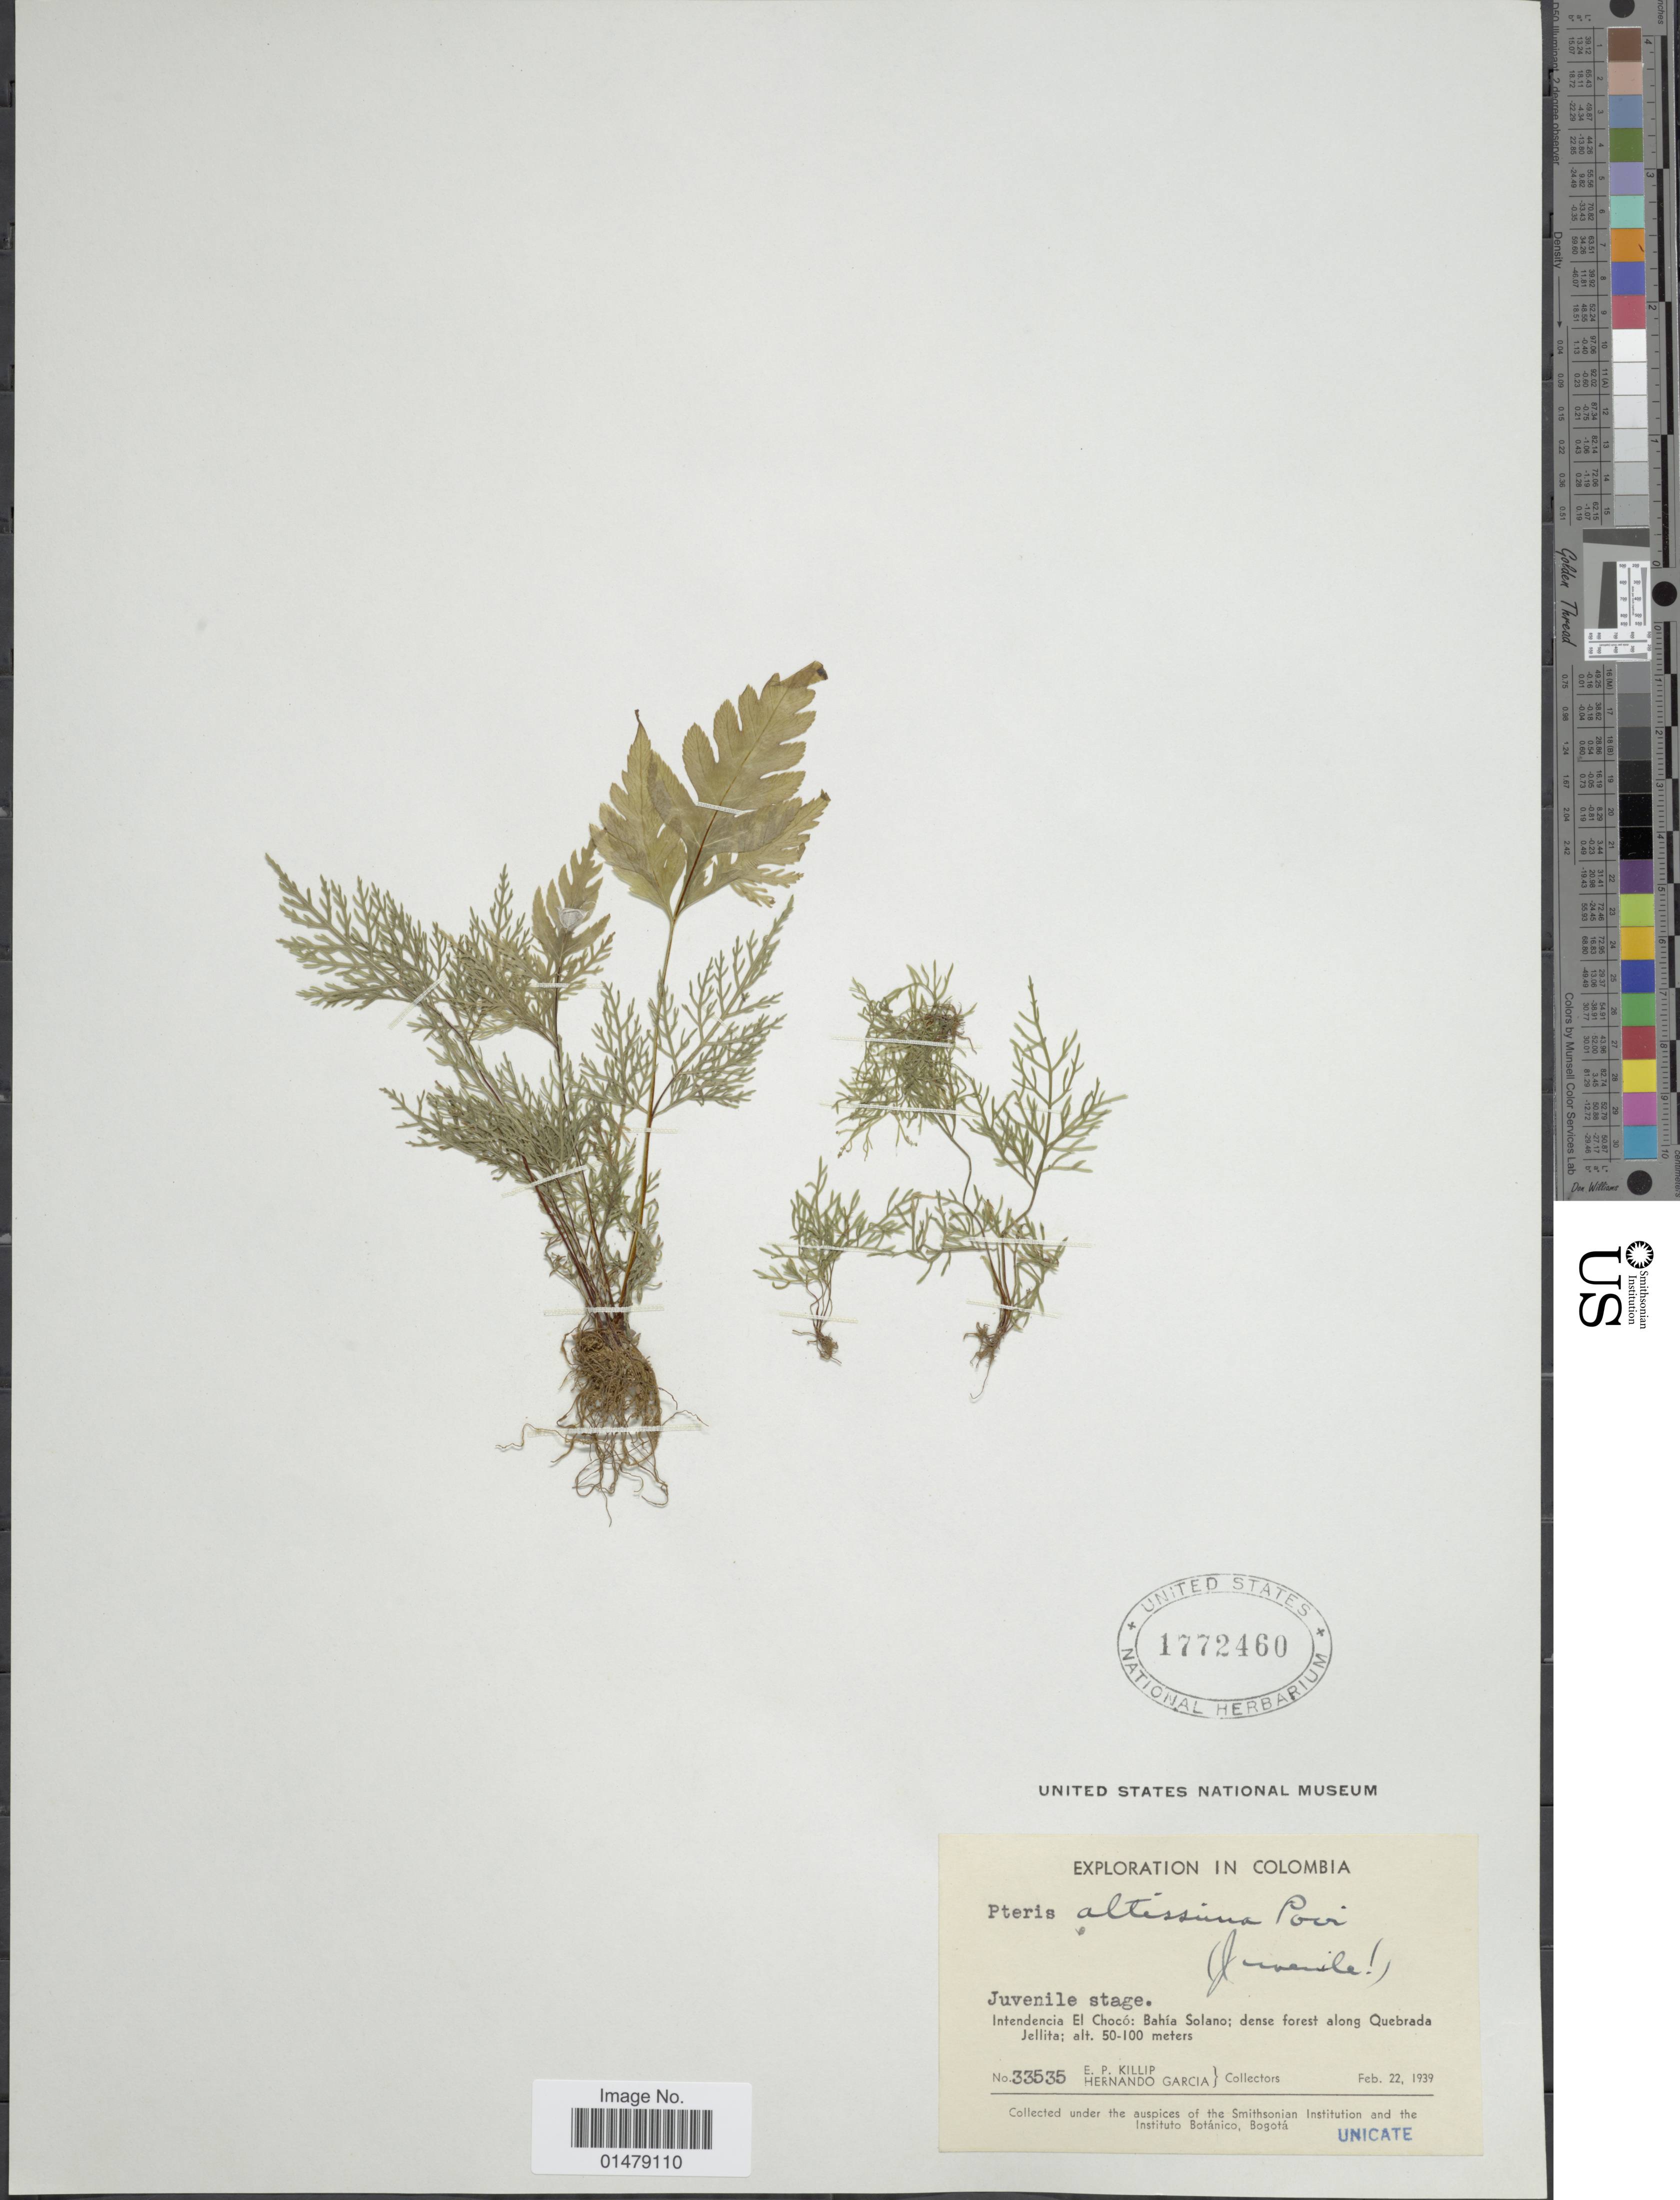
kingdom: Plantae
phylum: Tracheophyta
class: Polypodiopsida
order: Polypodiales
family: Pteridaceae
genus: Pteris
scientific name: Pteris altissima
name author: Poir.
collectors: E. P. Killip & H. Garcia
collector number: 33535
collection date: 1939-02-22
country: Colombia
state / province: Chocó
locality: Intendencia El Choco: Bahia Solano; dense forest along Quebrada Jellita.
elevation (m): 50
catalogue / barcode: US 1172460